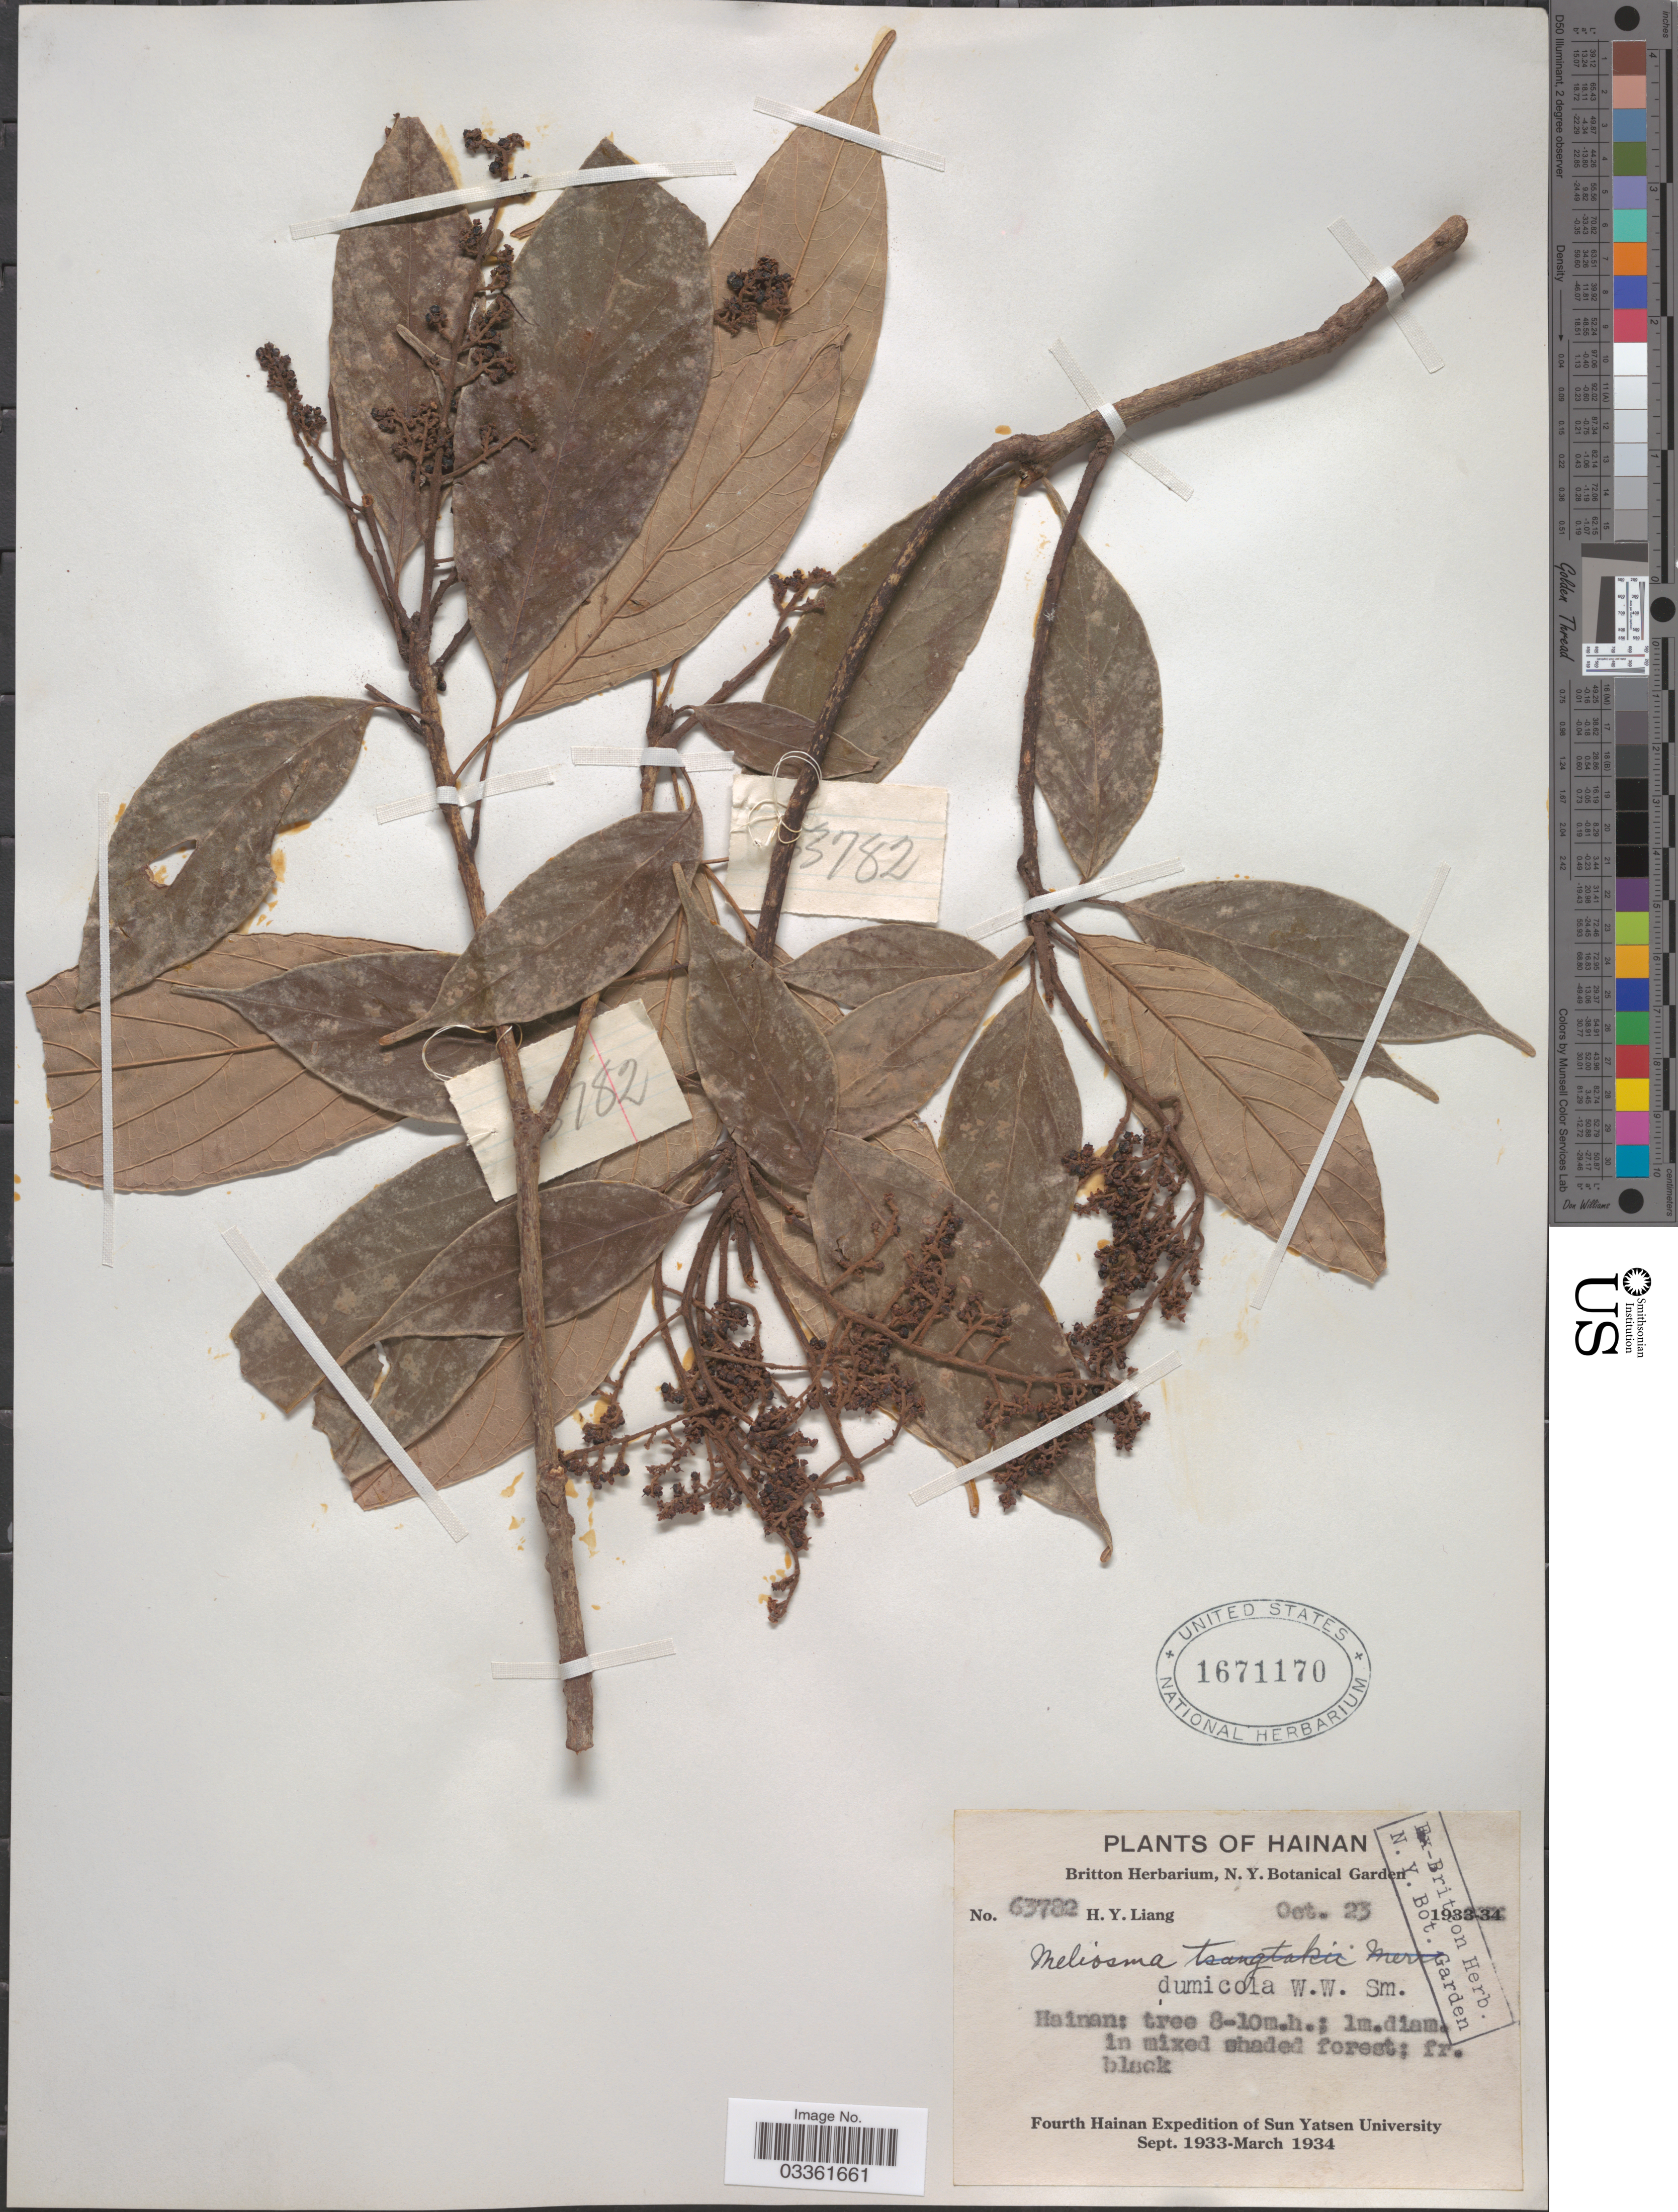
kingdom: Plantae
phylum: Tracheophyta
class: Magnoliopsida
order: Proteales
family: Sabiaceae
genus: Meliosma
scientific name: Meliosma dumicola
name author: W.W. Sm.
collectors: H. Y. Liang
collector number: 63782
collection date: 1933-10-23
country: China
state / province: Hainan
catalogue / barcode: US 1671170